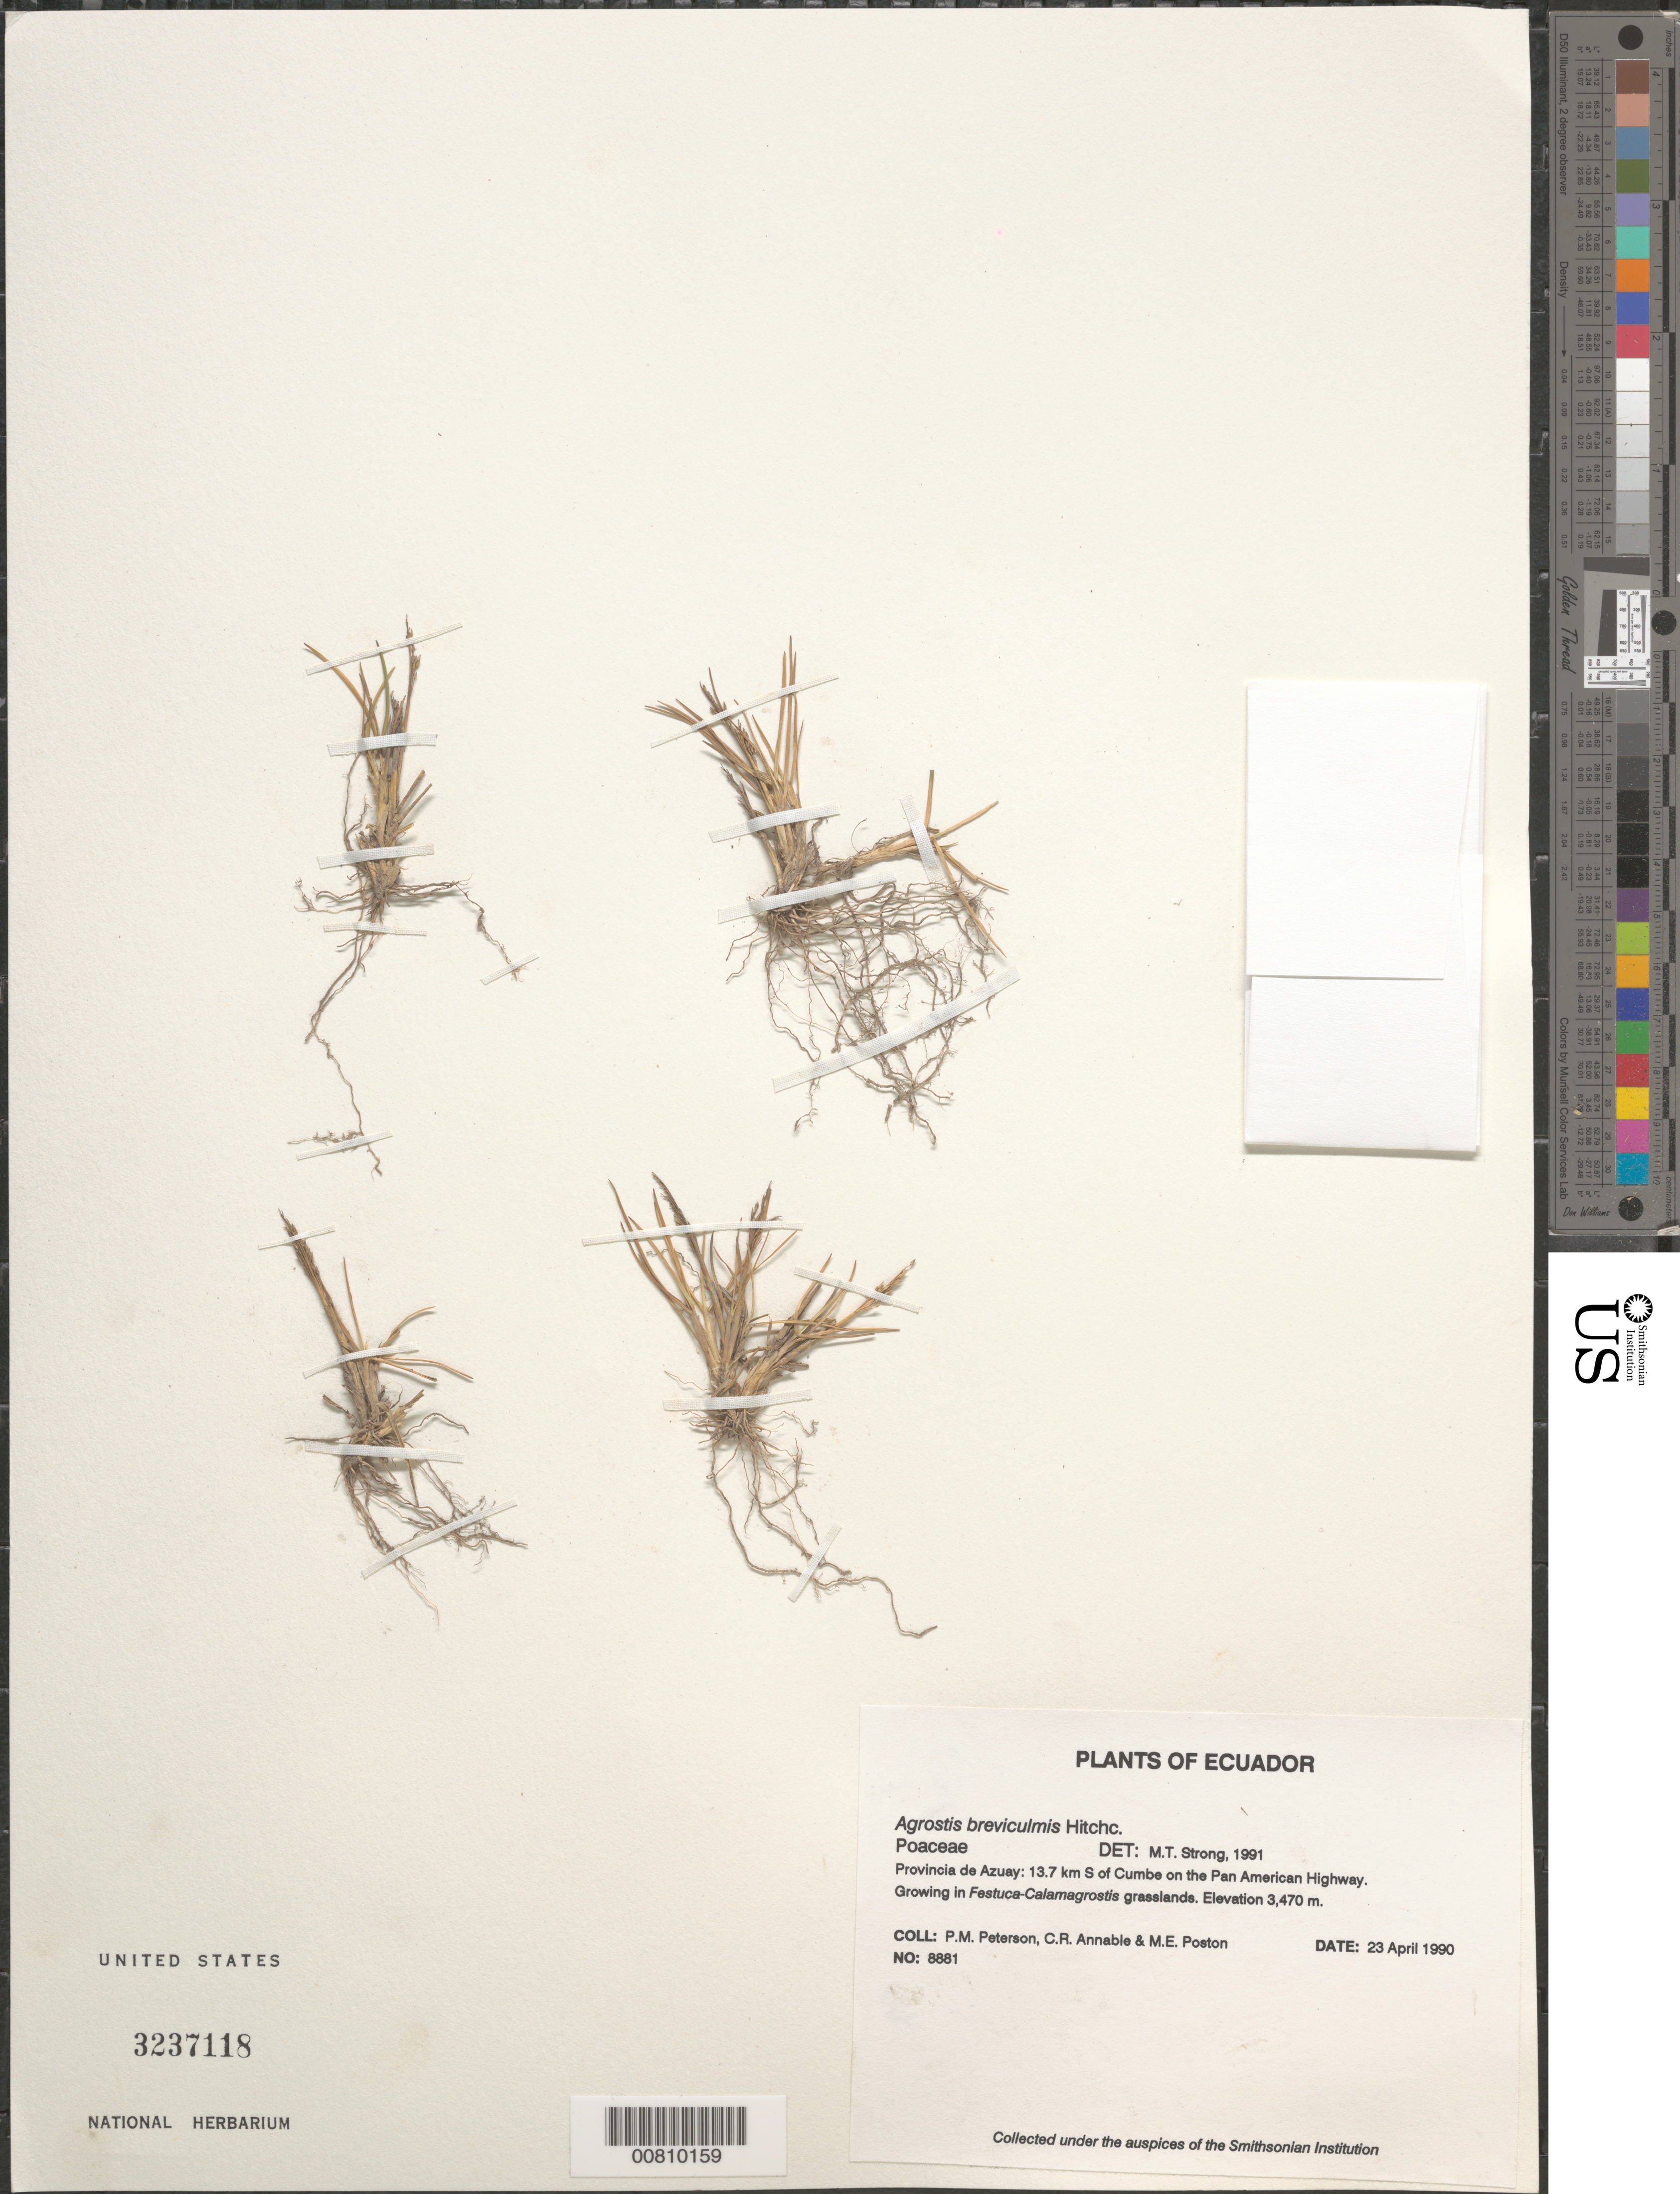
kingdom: Plantae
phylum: Tracheophyta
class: Liliopsida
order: Poales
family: Poaceae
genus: Agrostis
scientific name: Agrostis breviculmis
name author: Hitchc.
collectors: P. M. Peterson, C. R. Annable & M. Poston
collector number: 08881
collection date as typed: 23 Apr 1990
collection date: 1990-04-23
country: Ecuador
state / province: Azuay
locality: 13.7 km S of Cumbe on the Pan American Highway.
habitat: Growing in Festuca-Calamagrostis grasslands.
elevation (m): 3470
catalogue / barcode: US 3237118